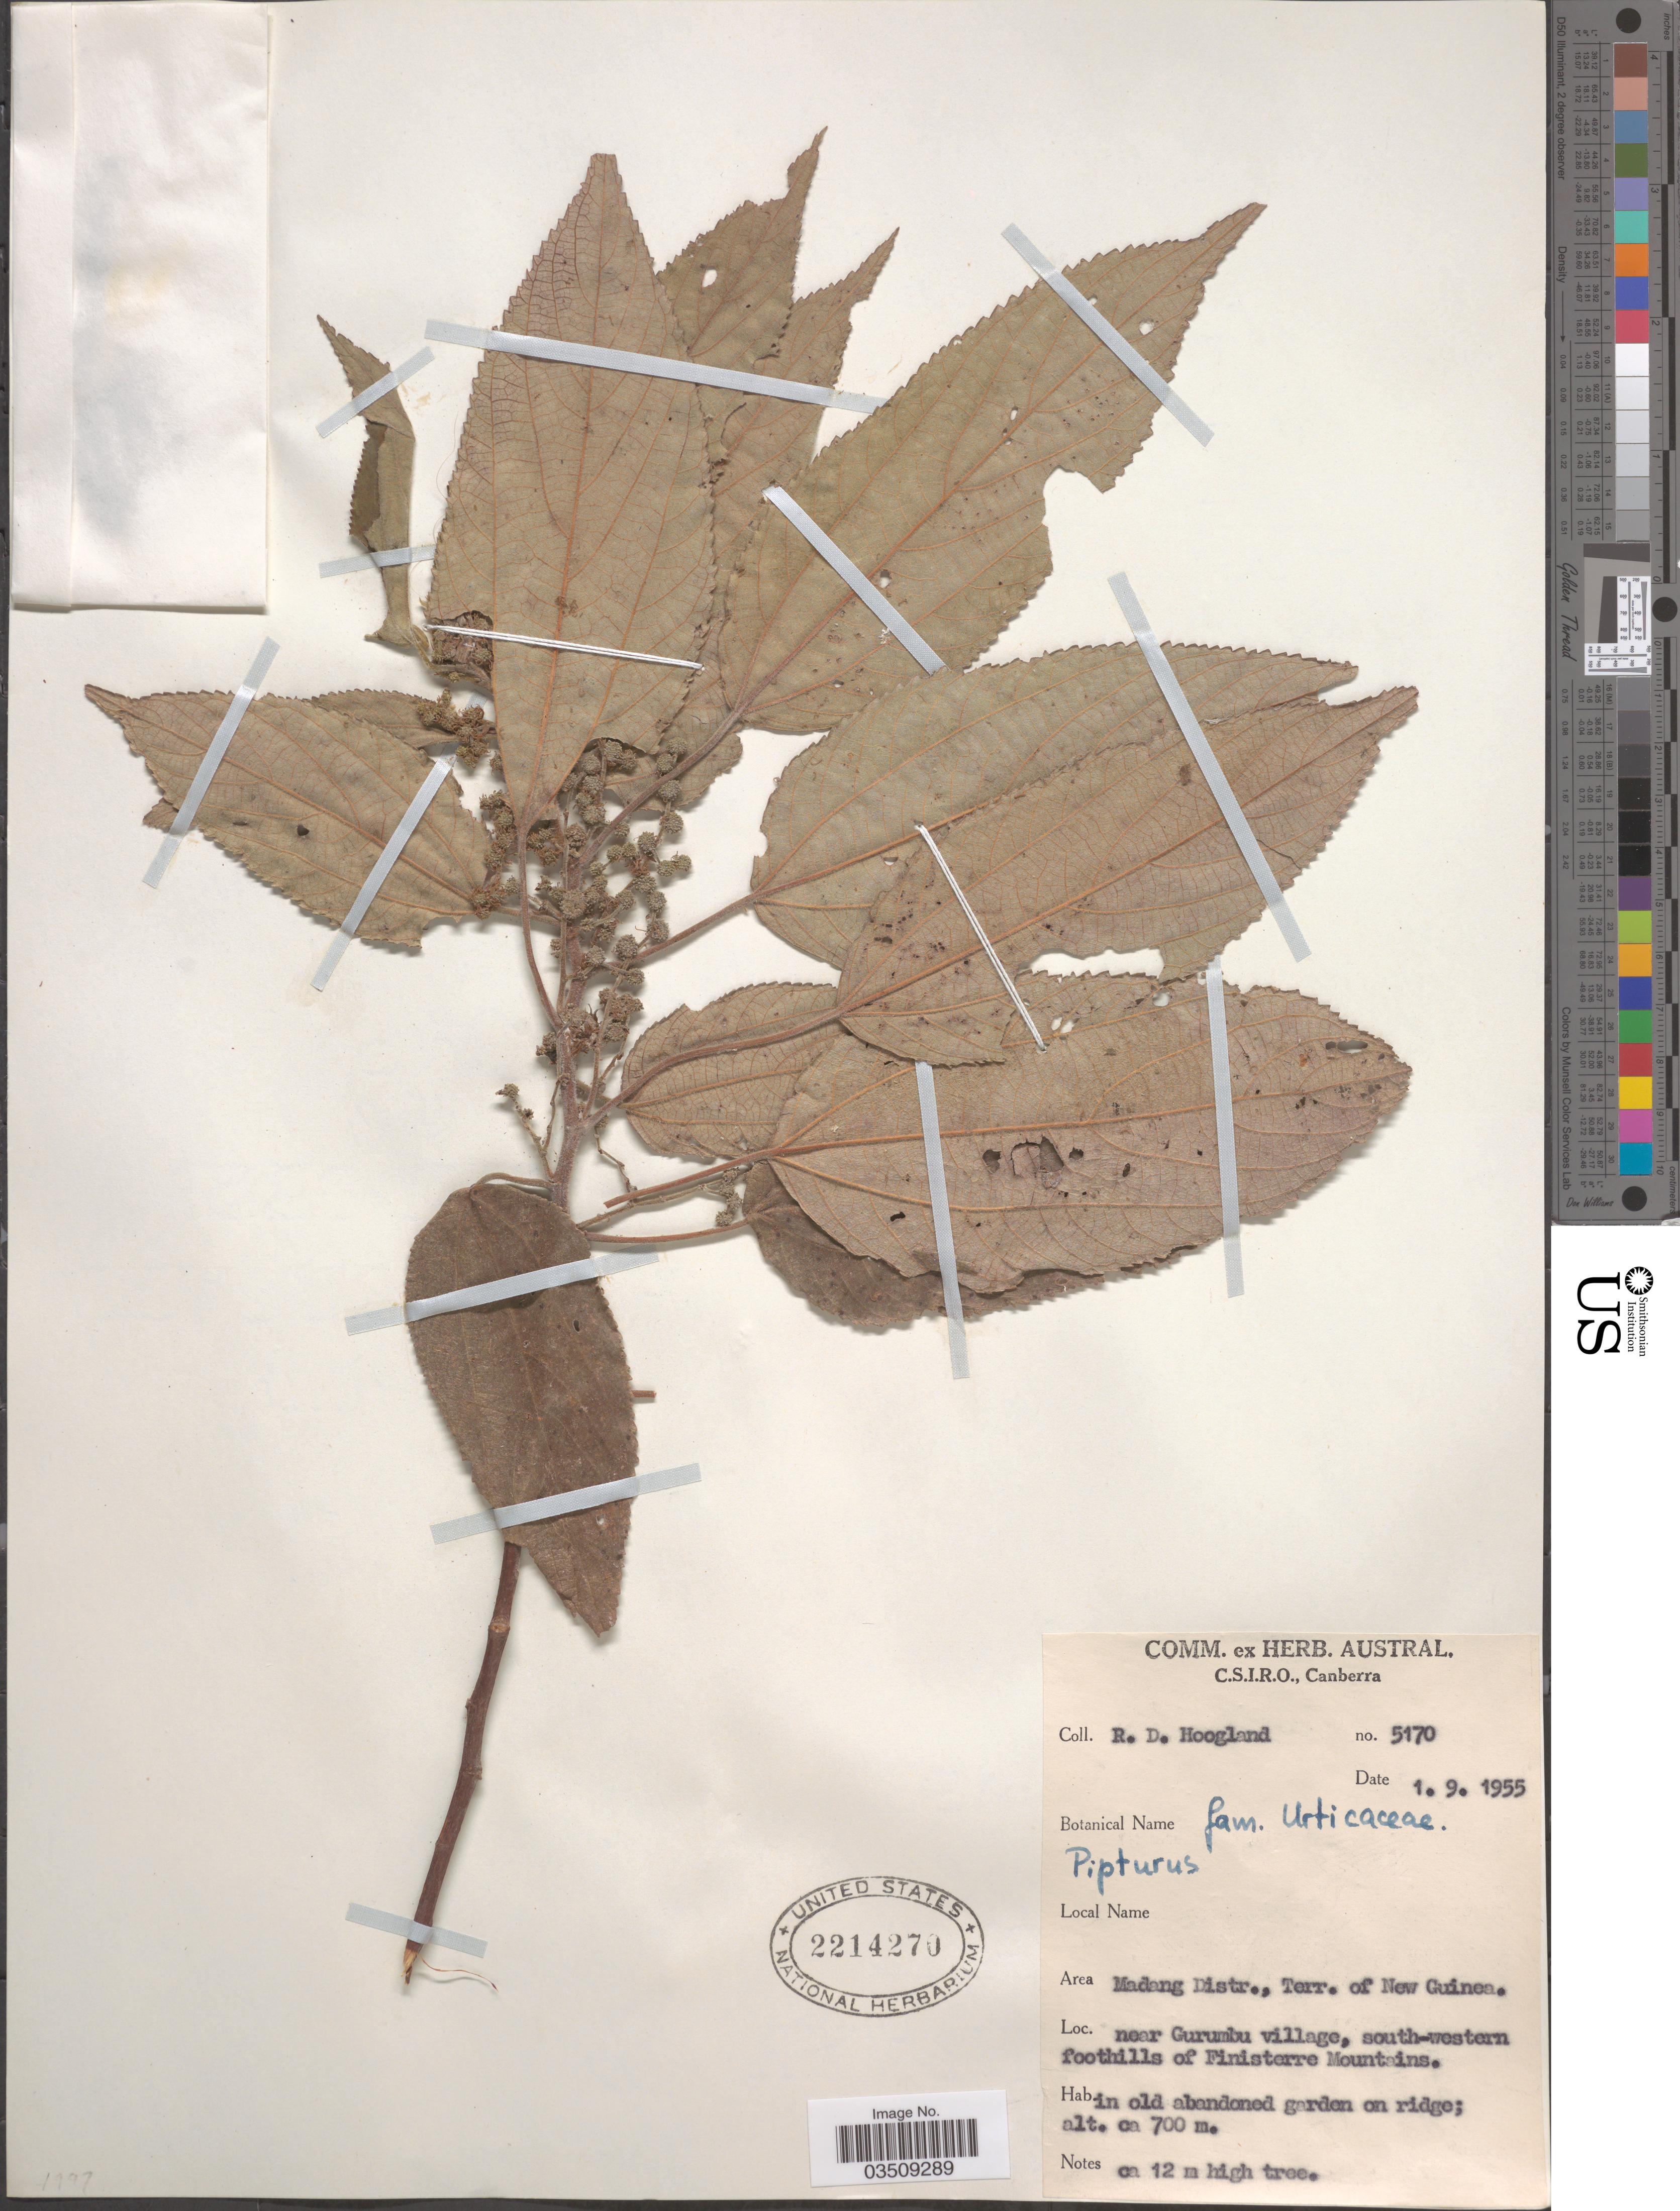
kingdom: Plantae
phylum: Tracheophyta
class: Magnoliopsida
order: Rosales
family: Urticaceae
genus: Pipturus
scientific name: Pipturus sp.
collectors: R. D. Hoogland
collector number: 5170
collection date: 1955-09-01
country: Papua New Guinea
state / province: Madang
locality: Madang Distr., Terr. New Guinea. Near Gurumbu village, south-western foothills of Finisterre Mountains.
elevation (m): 700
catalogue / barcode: US 2214270